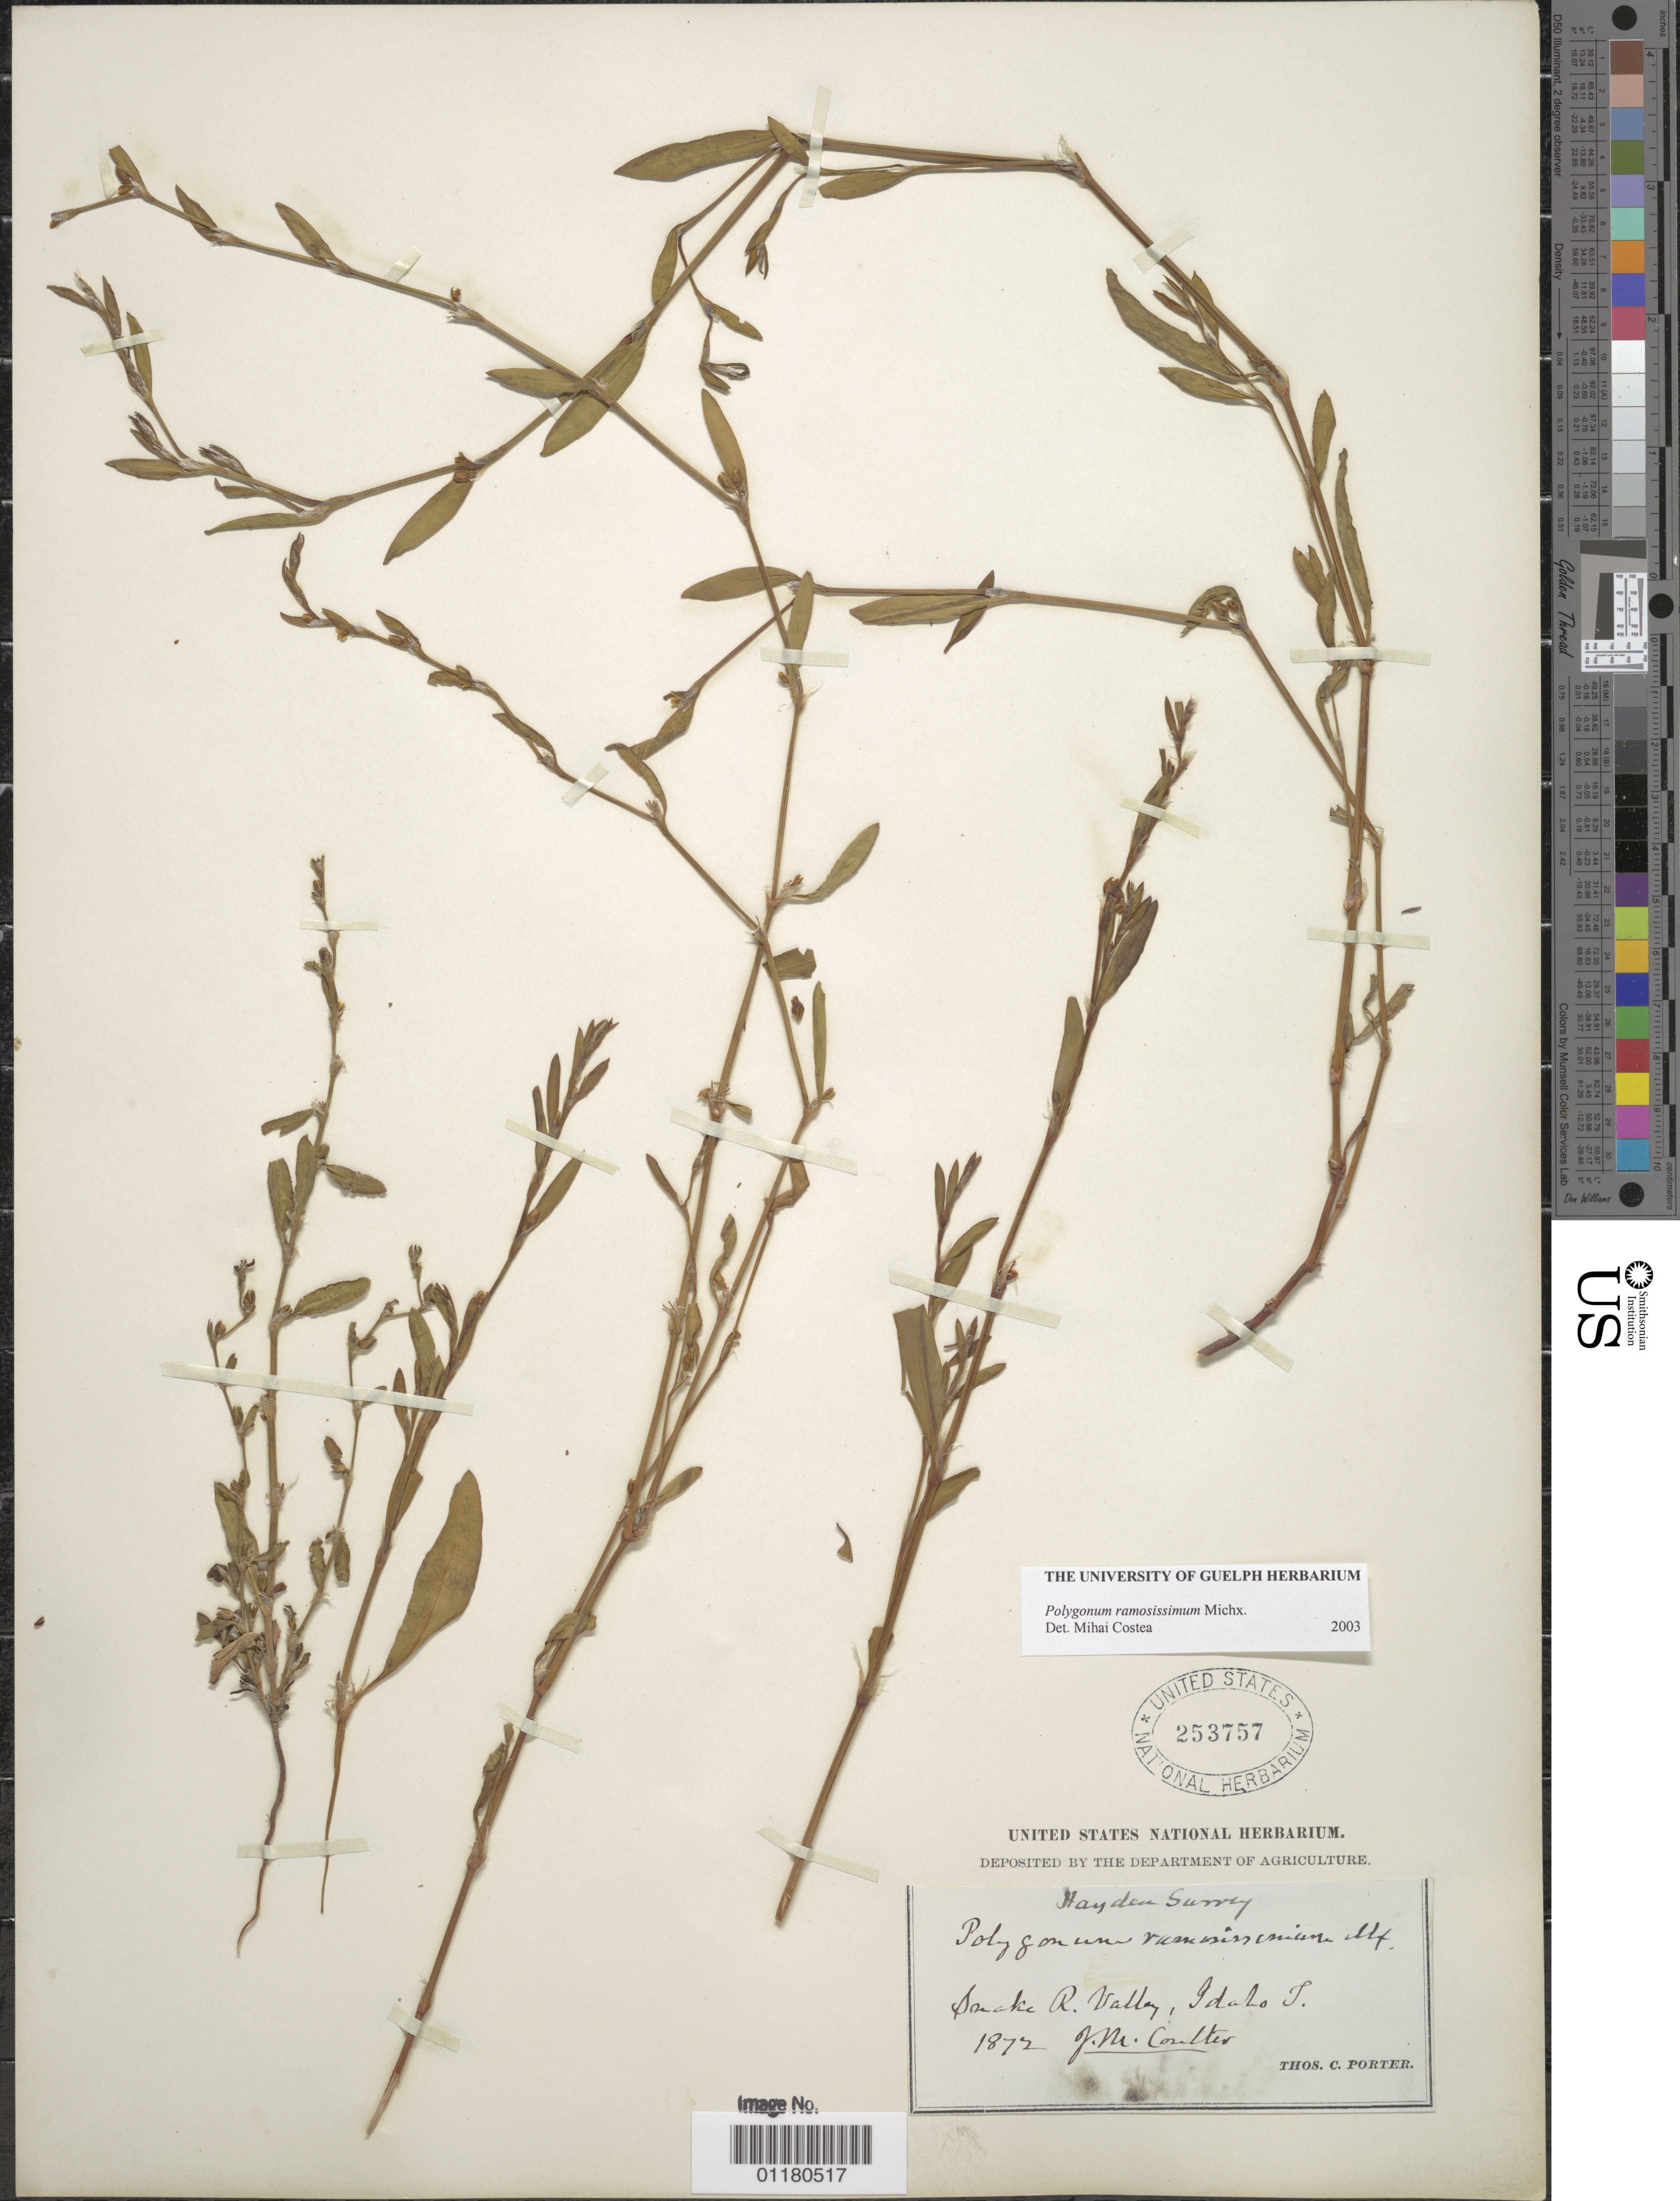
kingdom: Plantae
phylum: Tracheophyta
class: Magnoliopsida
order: Caryophyllales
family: Polygonaceae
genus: Polygonum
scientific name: Polygonum ramosissimum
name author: Michx.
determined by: Costea, M., (UCR), University of California - Riverside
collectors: J. M. Coulter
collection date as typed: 1872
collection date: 1872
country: United States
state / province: Idaho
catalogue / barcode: US 253757